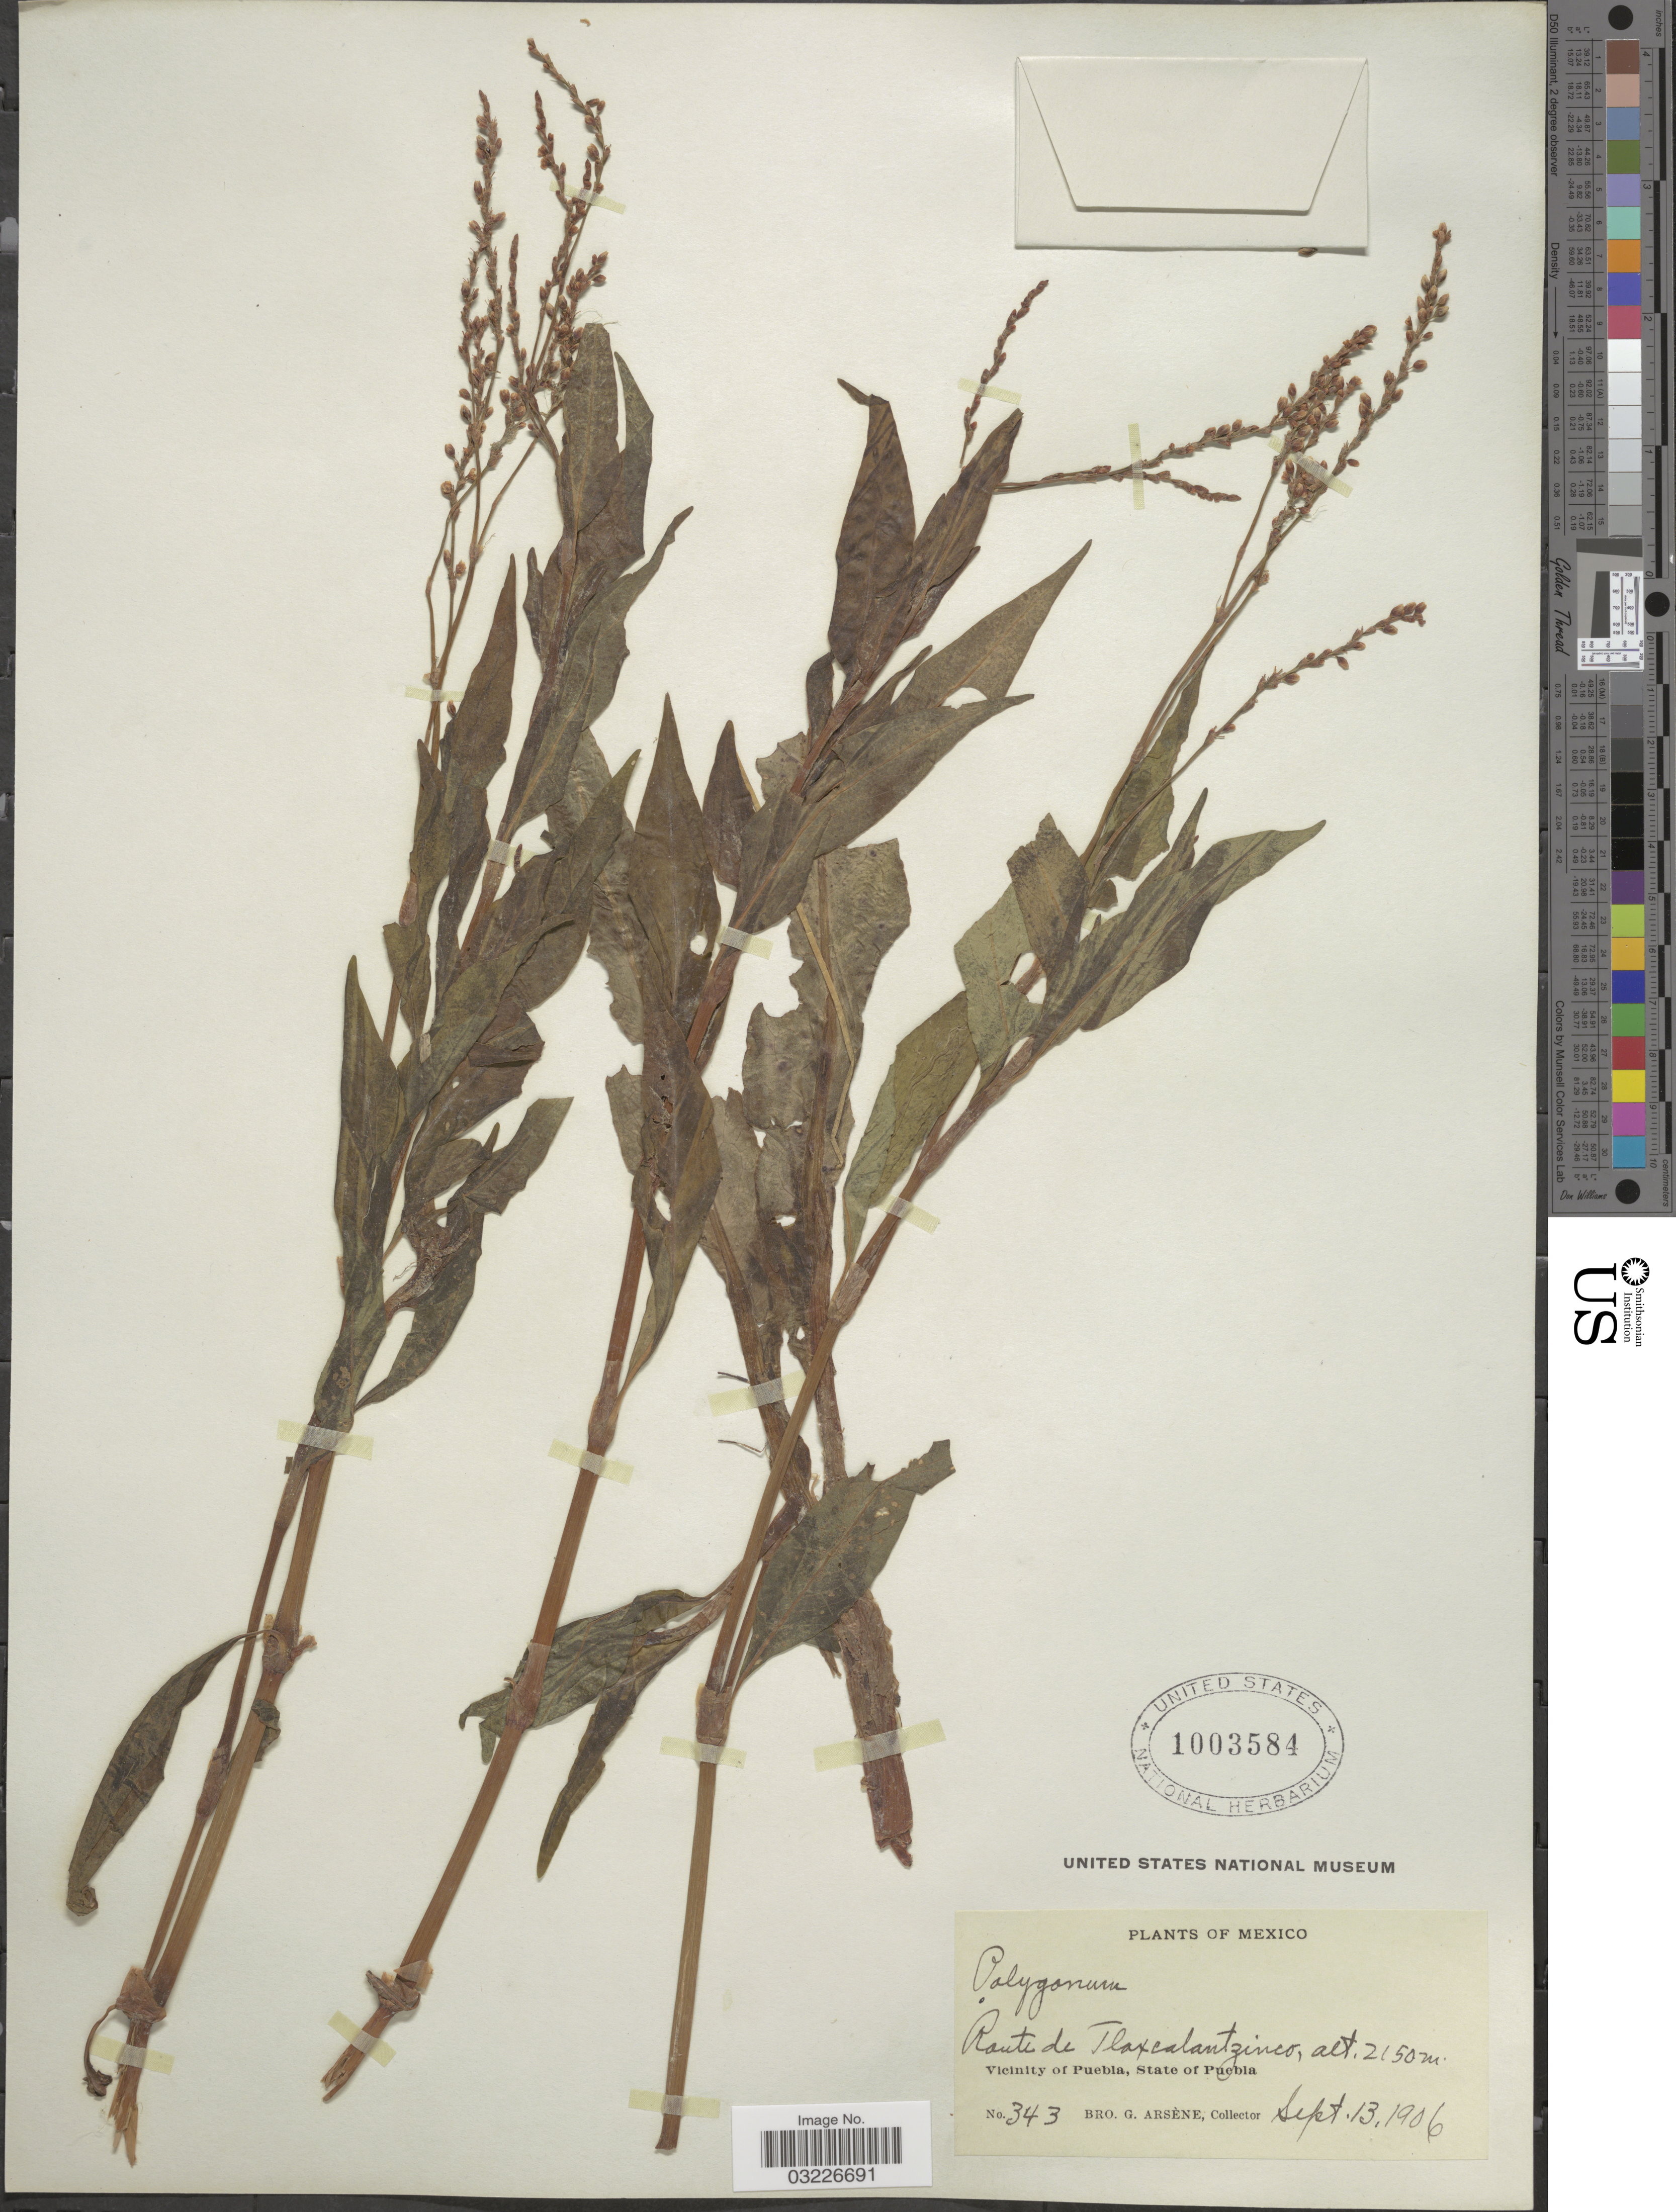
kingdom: Plantae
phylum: Tracheophyta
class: Magnoliopsida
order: Caryophyllales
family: Polygonaceae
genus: Persicaria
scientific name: Persicaria punctata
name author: (Elliott) Small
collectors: Bro. G. Arsène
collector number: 343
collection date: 1906-09-13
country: Mexico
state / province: Puebla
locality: Route de Tlaxcalantzinco. Vicinity of Puebla.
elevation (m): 2150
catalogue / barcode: US 1003584